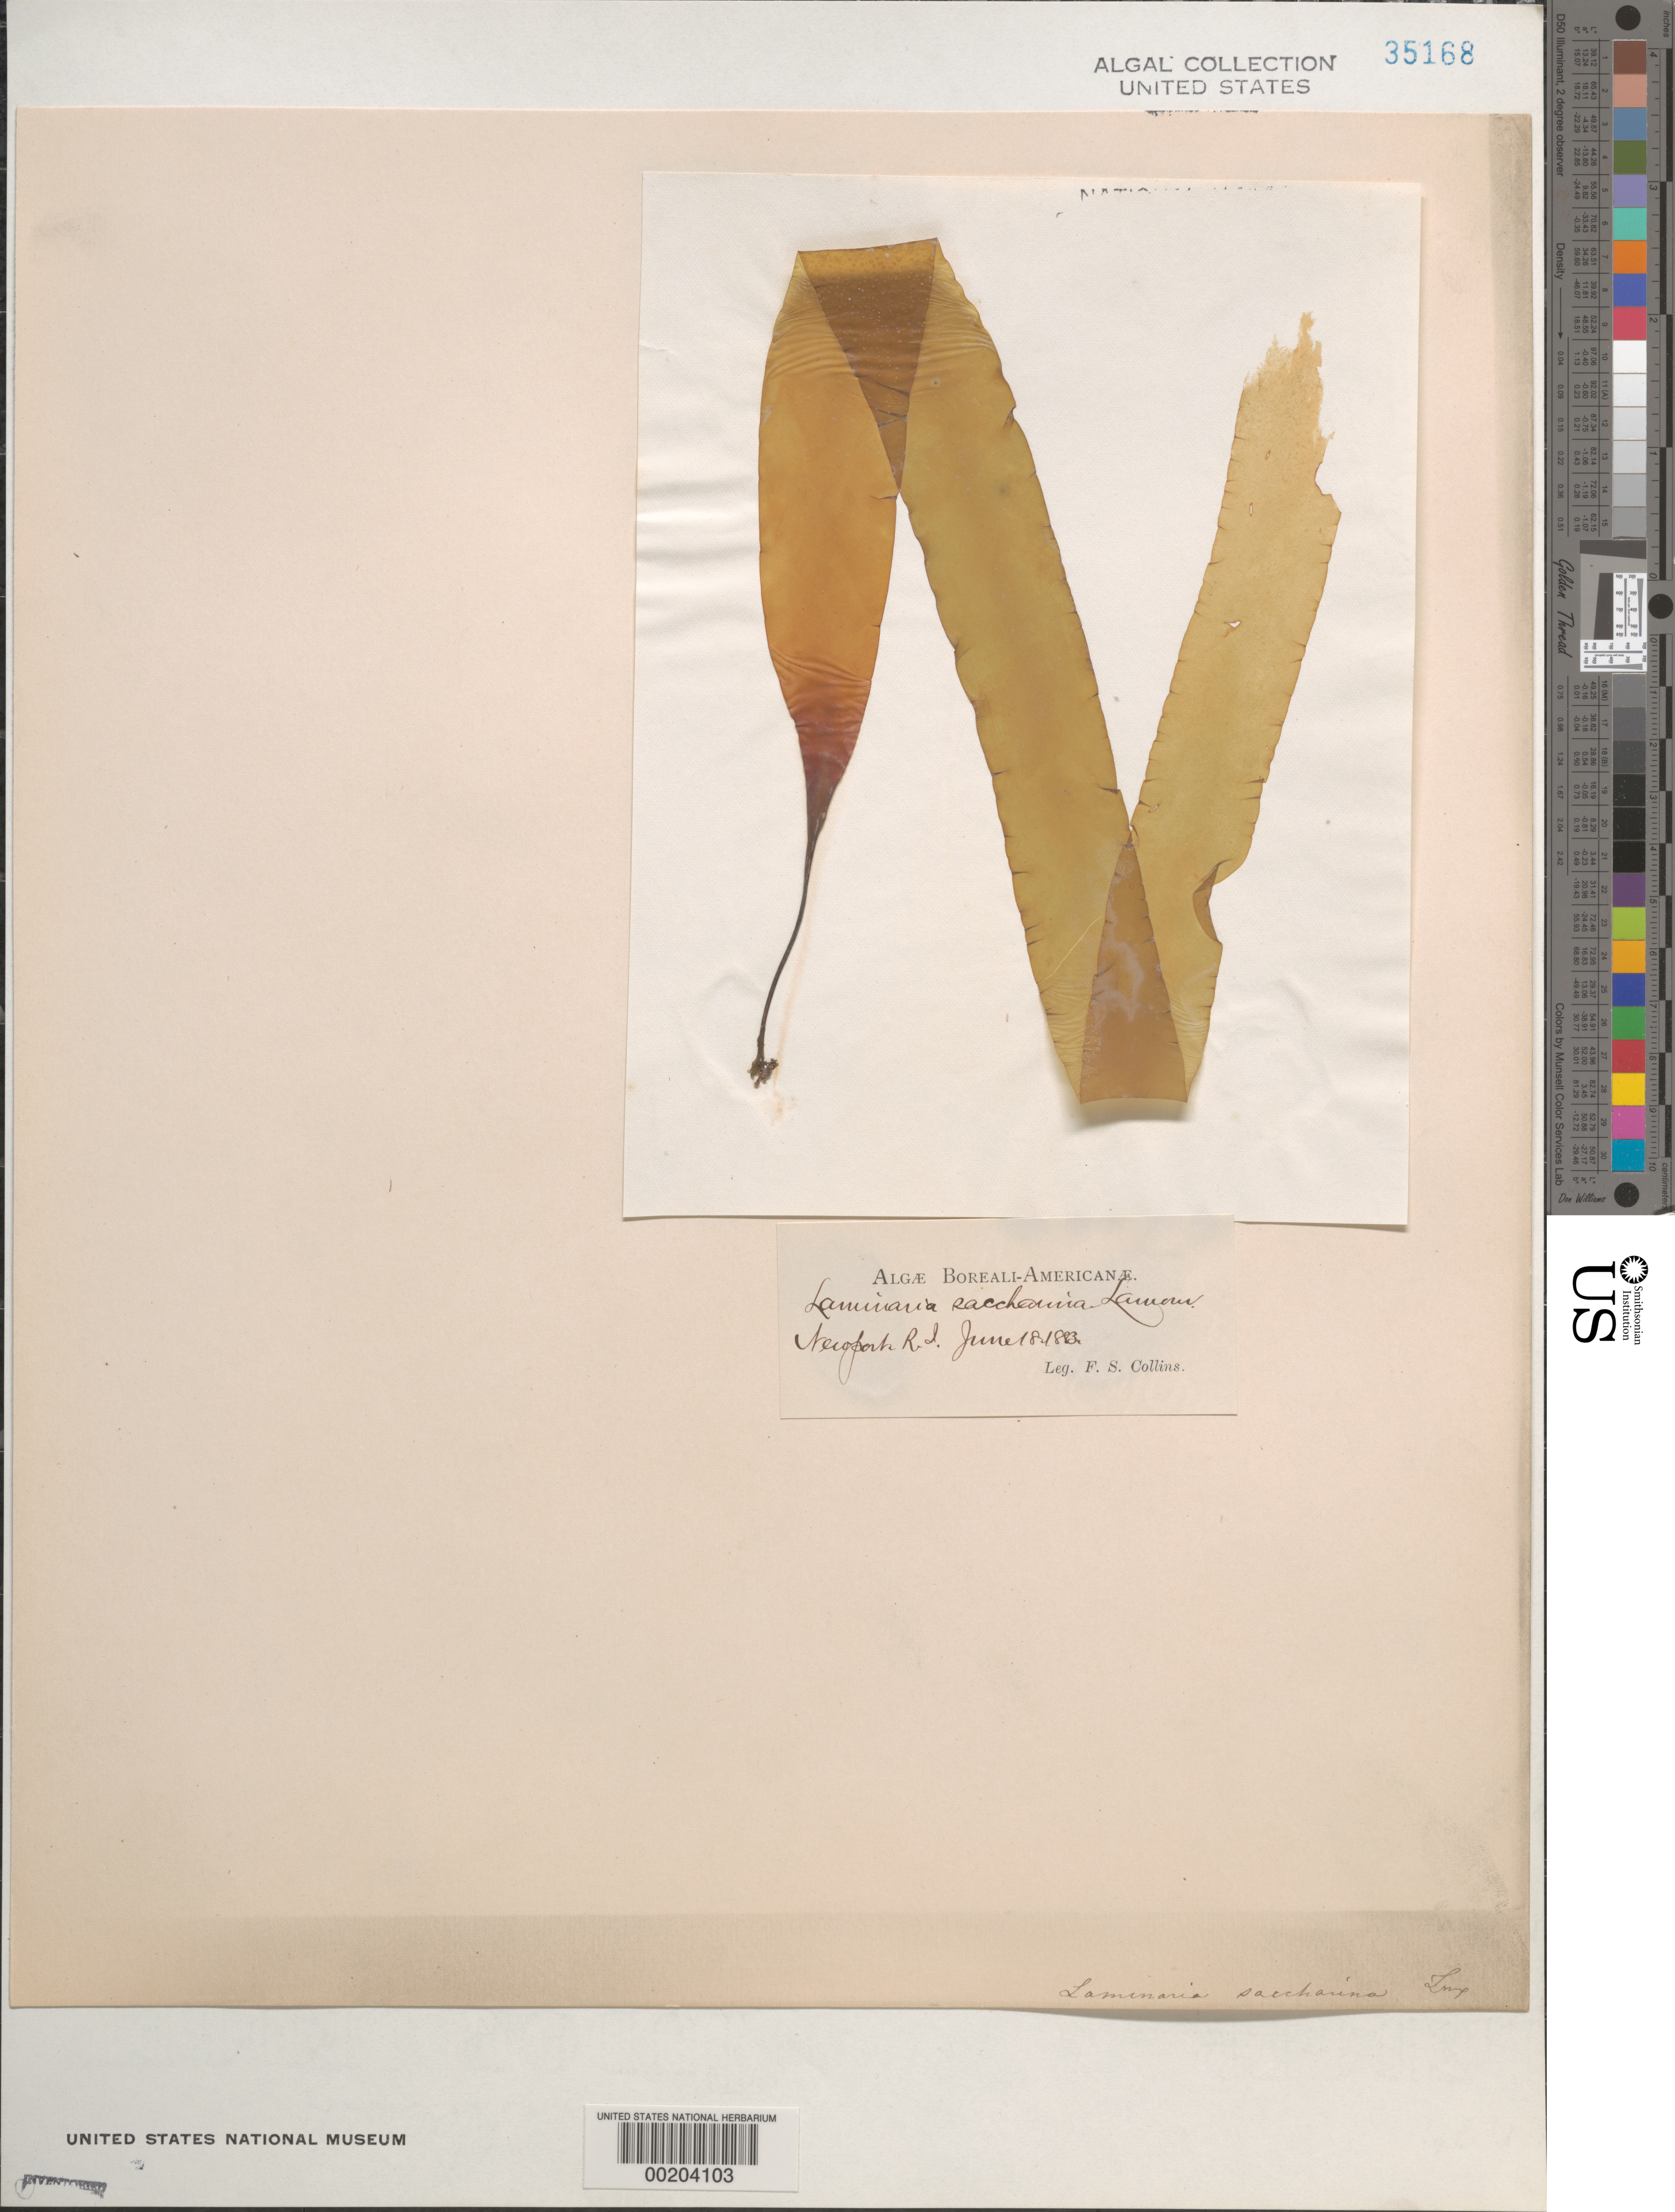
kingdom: Chromista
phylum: Ochrophyta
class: Phaeophyceae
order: Laminariales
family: Laminariaceae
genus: Saccharina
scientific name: Saccharina latissima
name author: C.E. Lane et al.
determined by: Algae name updating Project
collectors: F. Collins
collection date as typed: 18 Jun 1883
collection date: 1883-06-18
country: United States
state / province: Rhode Island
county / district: Newport County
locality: Newport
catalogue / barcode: US 35168